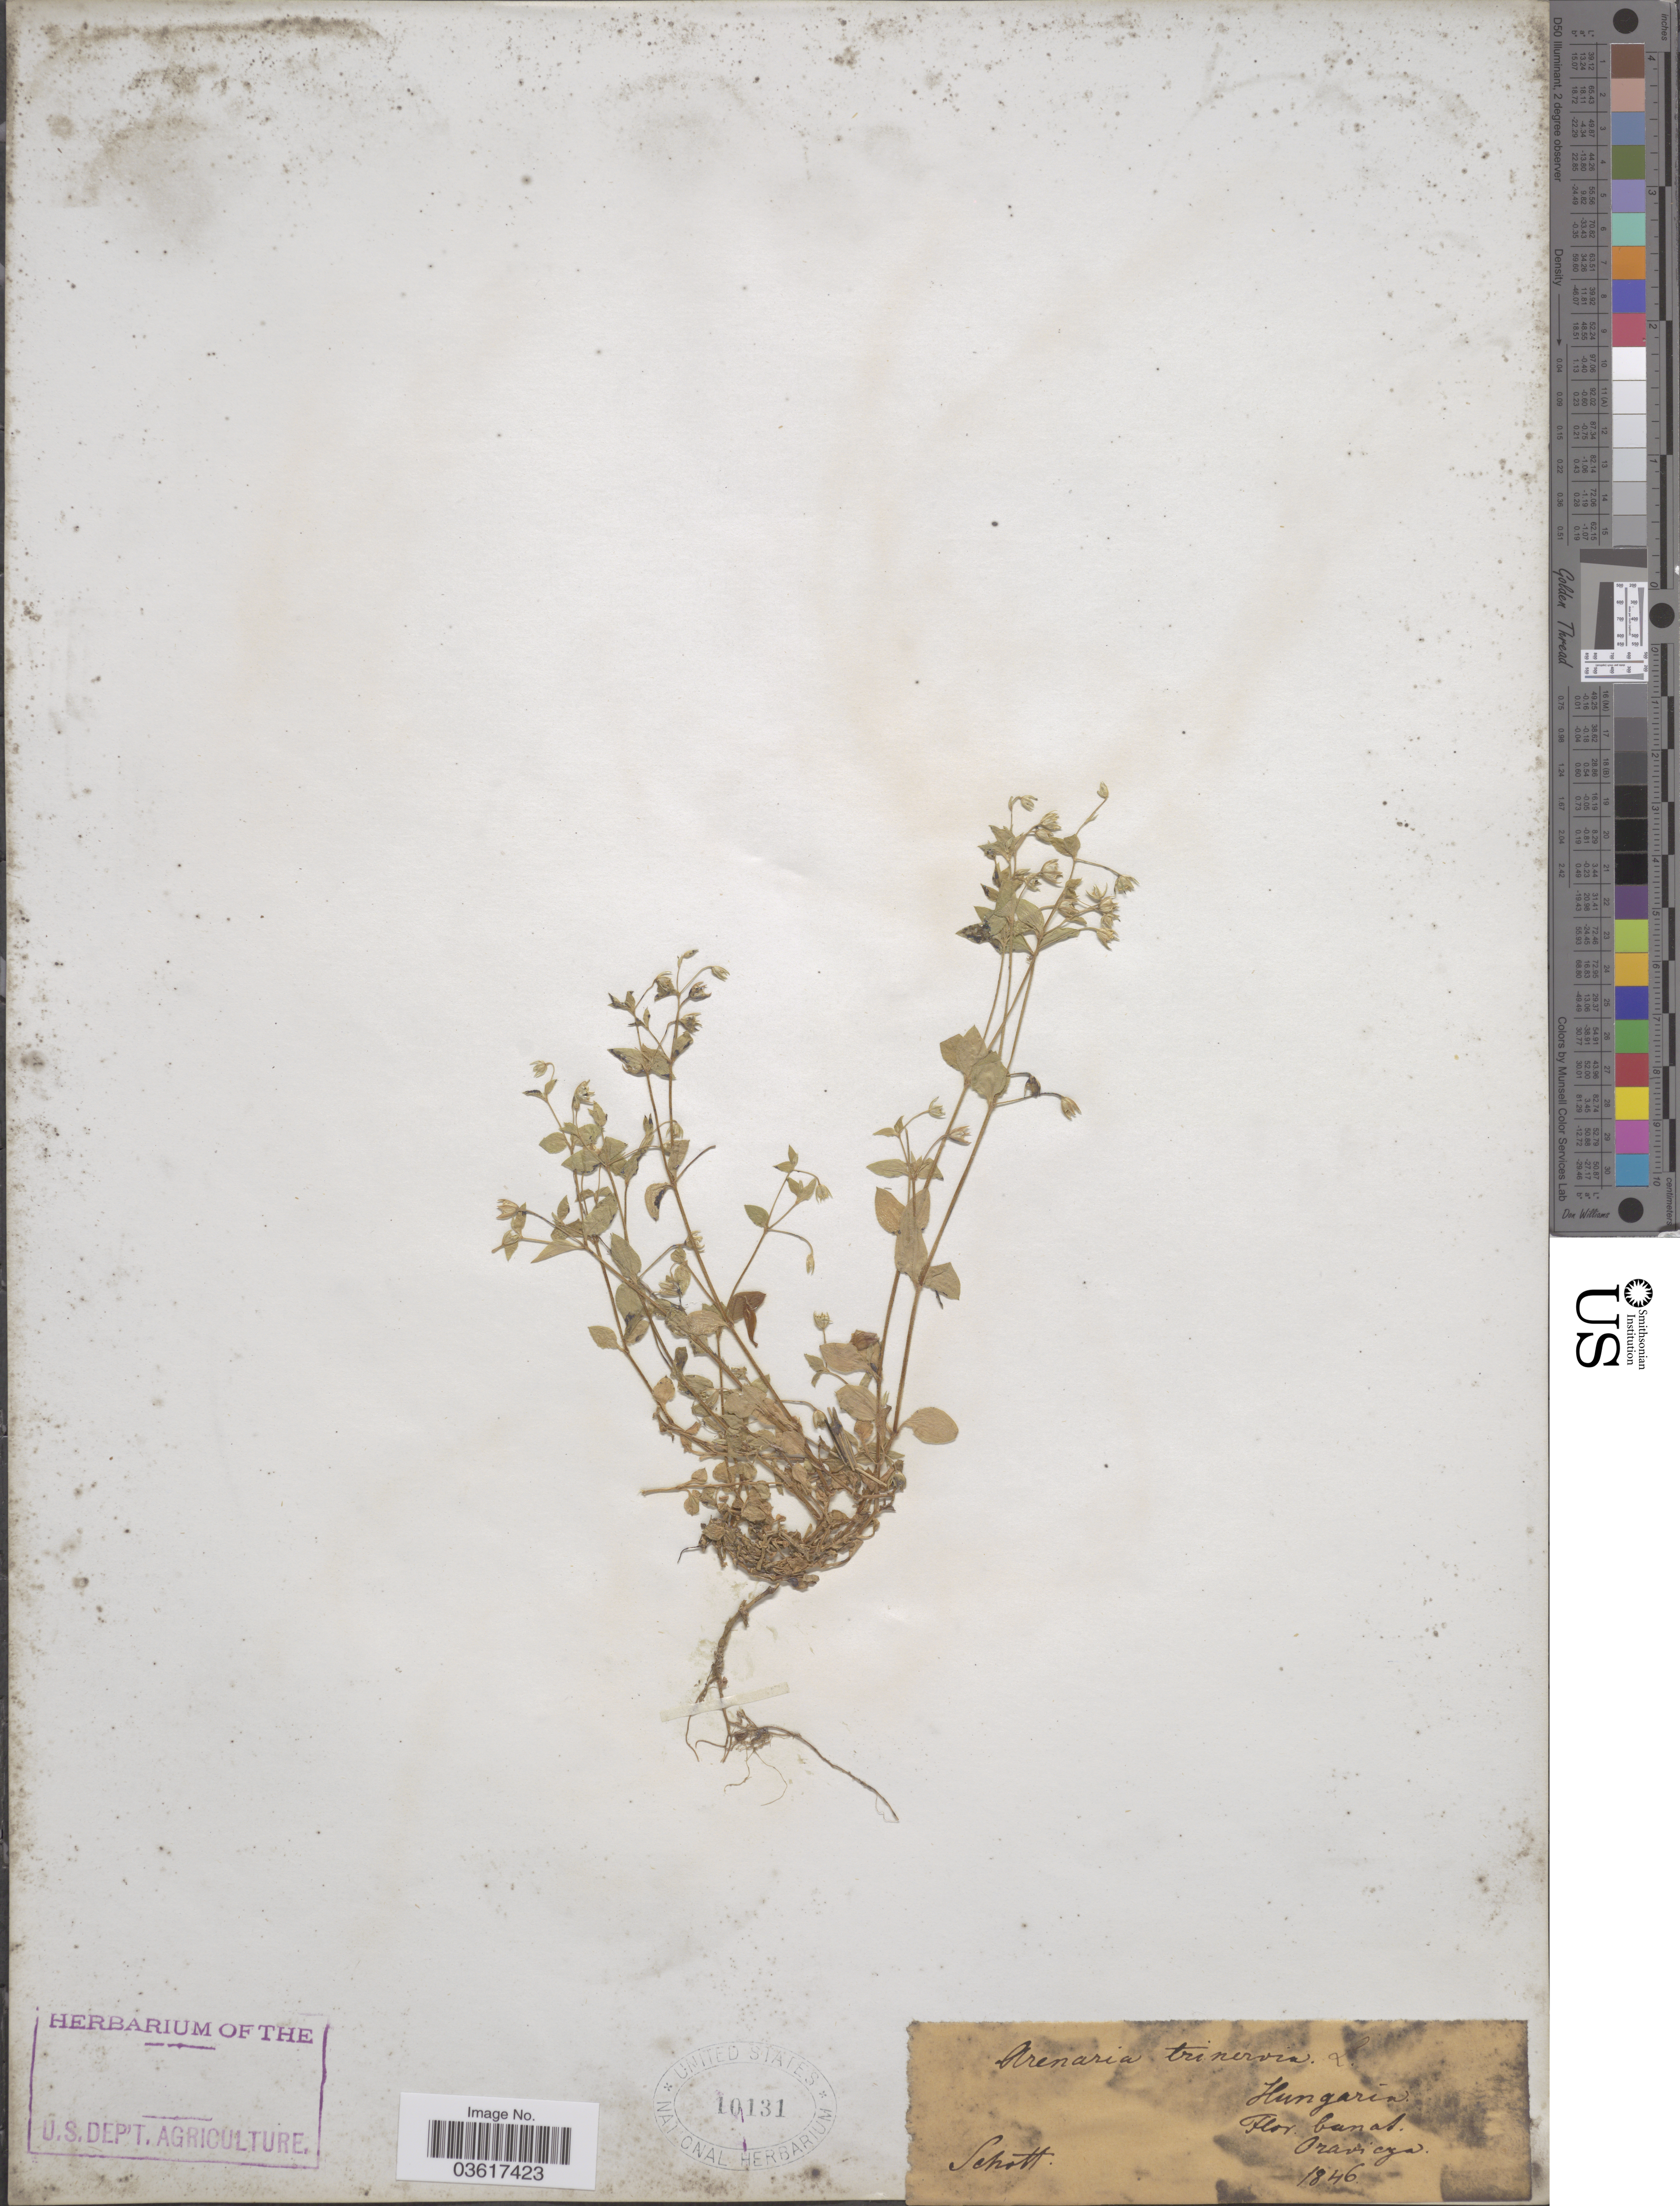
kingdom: Plantae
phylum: Tracheophyta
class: Magnoliopsida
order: Caryophyllales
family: Caryophyllaceae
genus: Moehringia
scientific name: Moehringia trinervia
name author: (L.) Clairv.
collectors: Schott, --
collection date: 1846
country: Hungary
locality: Banat. Oravicza.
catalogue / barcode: US 10131